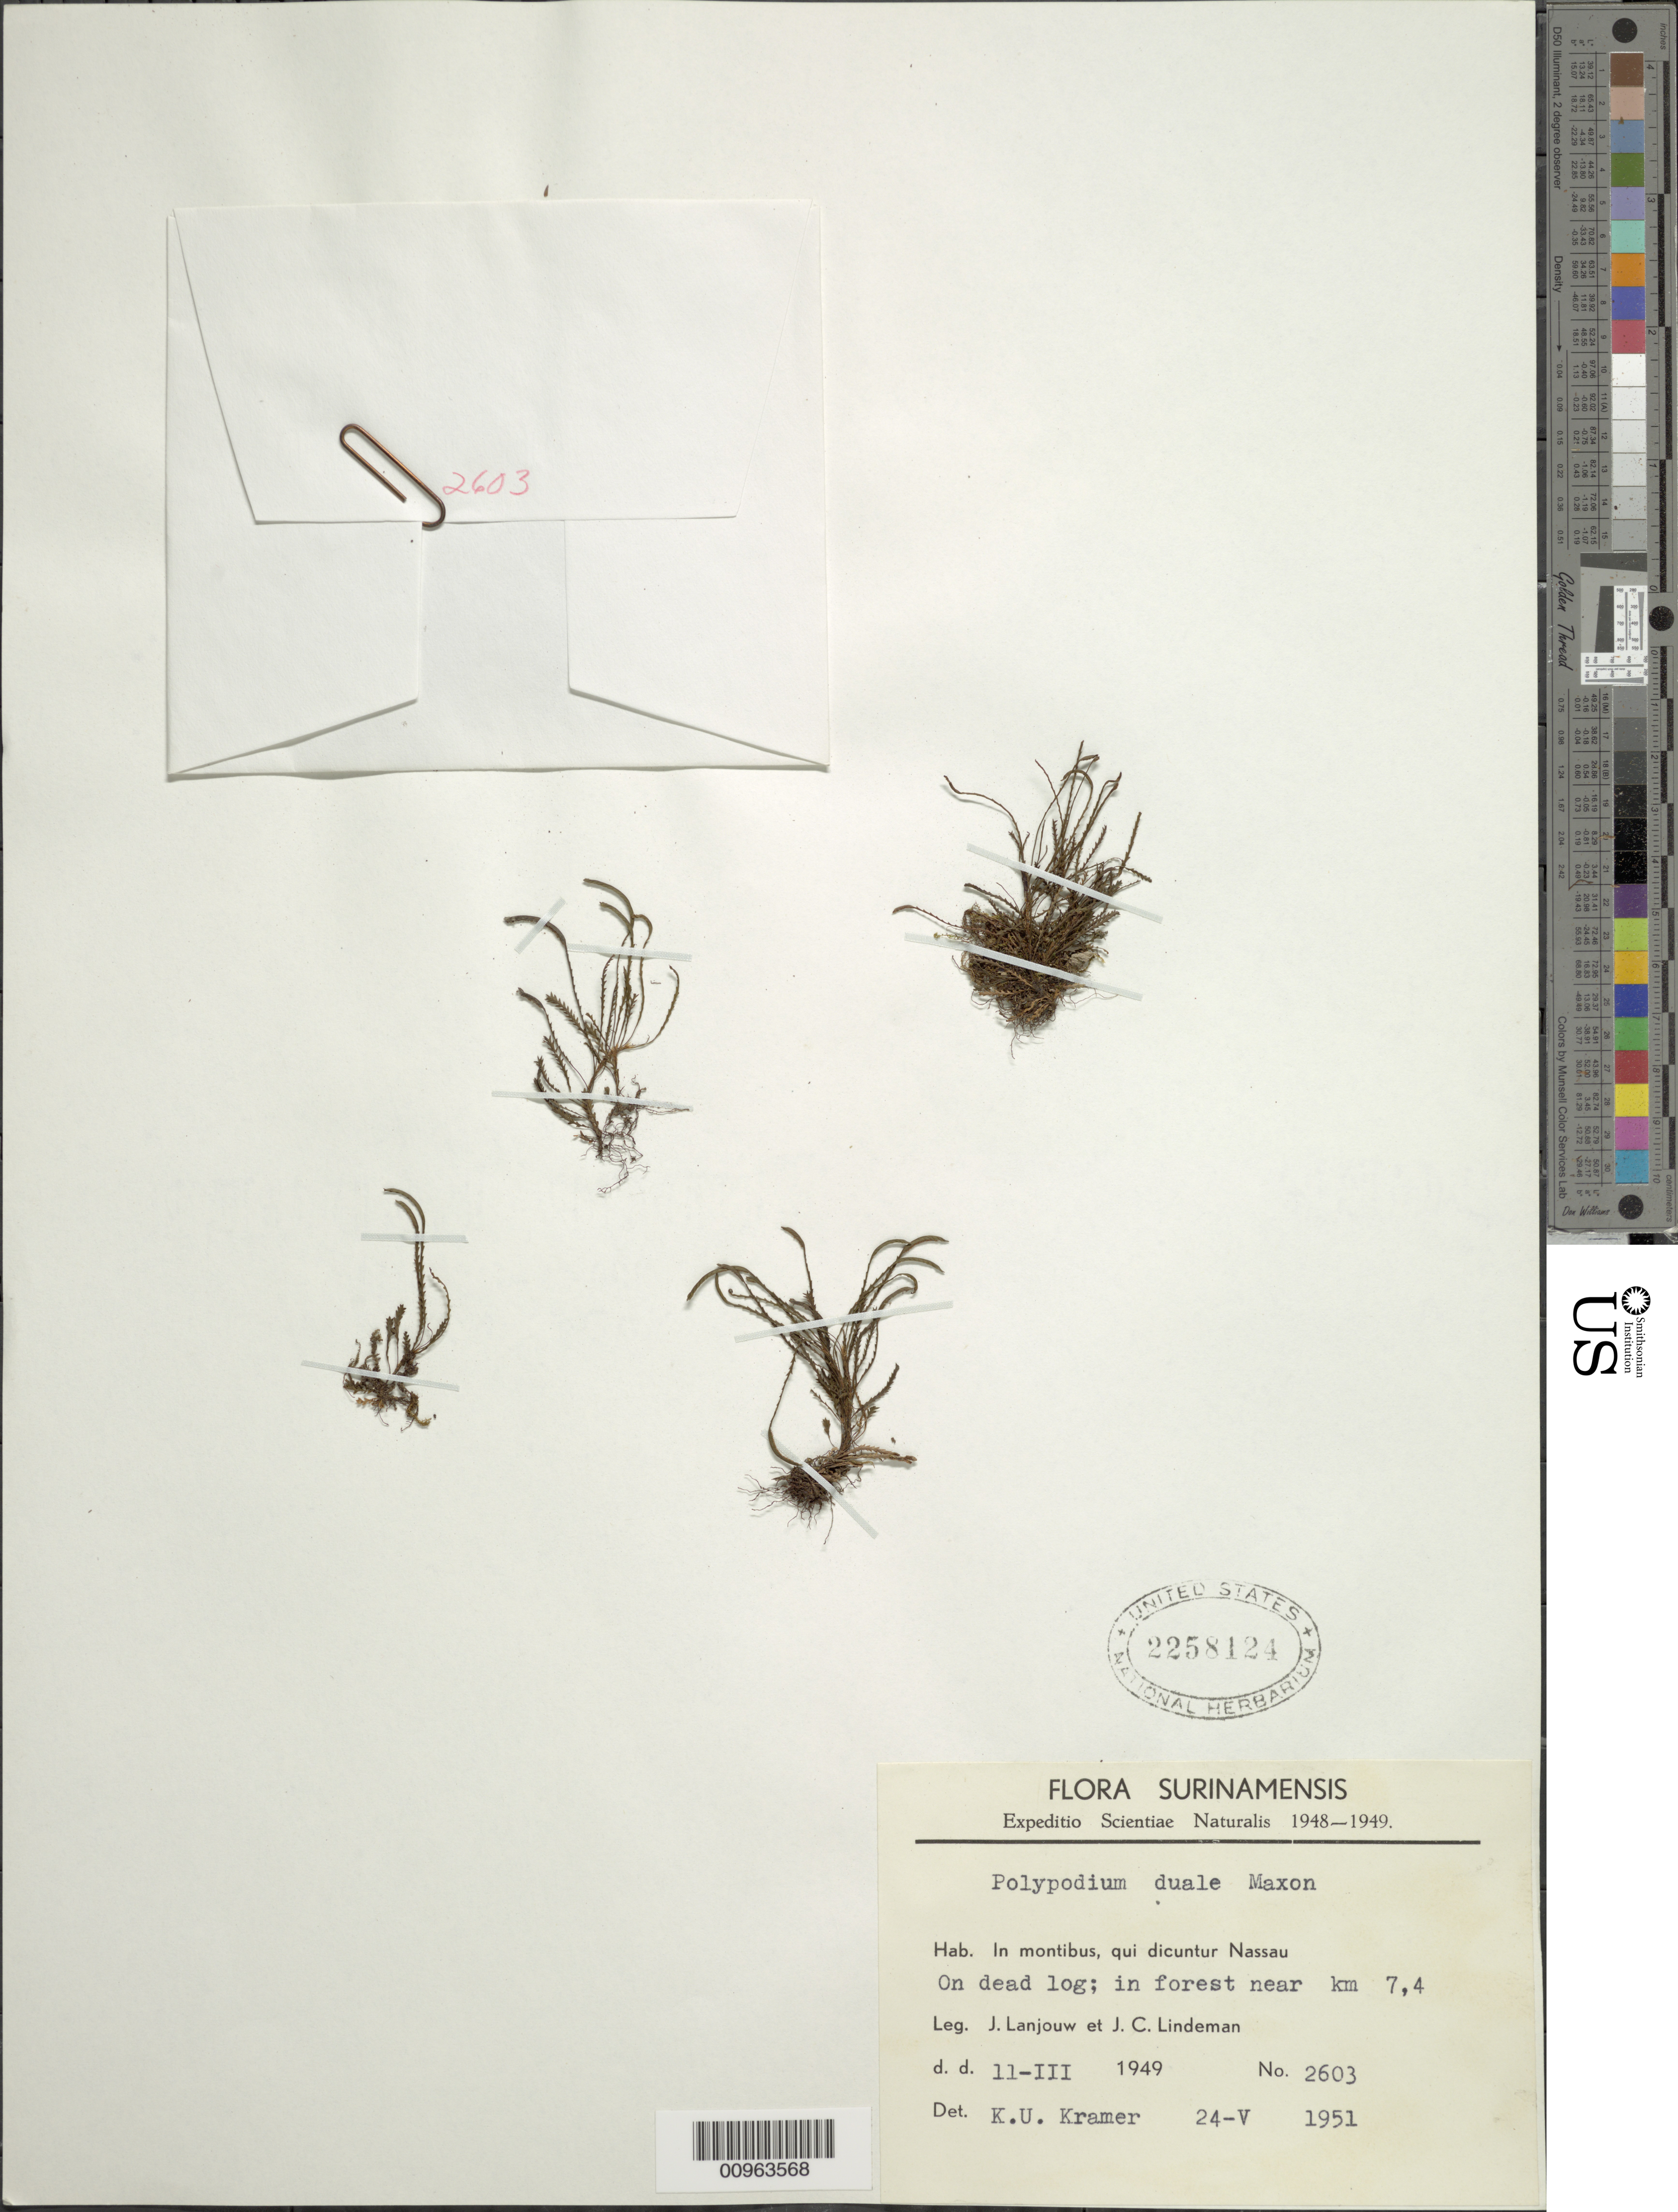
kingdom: Plantae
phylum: Tracheophyta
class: Polypodiopsida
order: Polypodiales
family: Polypodiaceae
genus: Cochlidium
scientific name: Cochlidium serrulatum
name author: (Sw.) L.E. Bishop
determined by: Kramer, K. U.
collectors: J. Lanjouw & J. C. Lindeman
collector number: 2603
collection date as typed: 11-Mar-49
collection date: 1949-03-11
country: Suriname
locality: Nassau Mts., near km 7.4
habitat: On dead log, in forest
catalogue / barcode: US 2258124